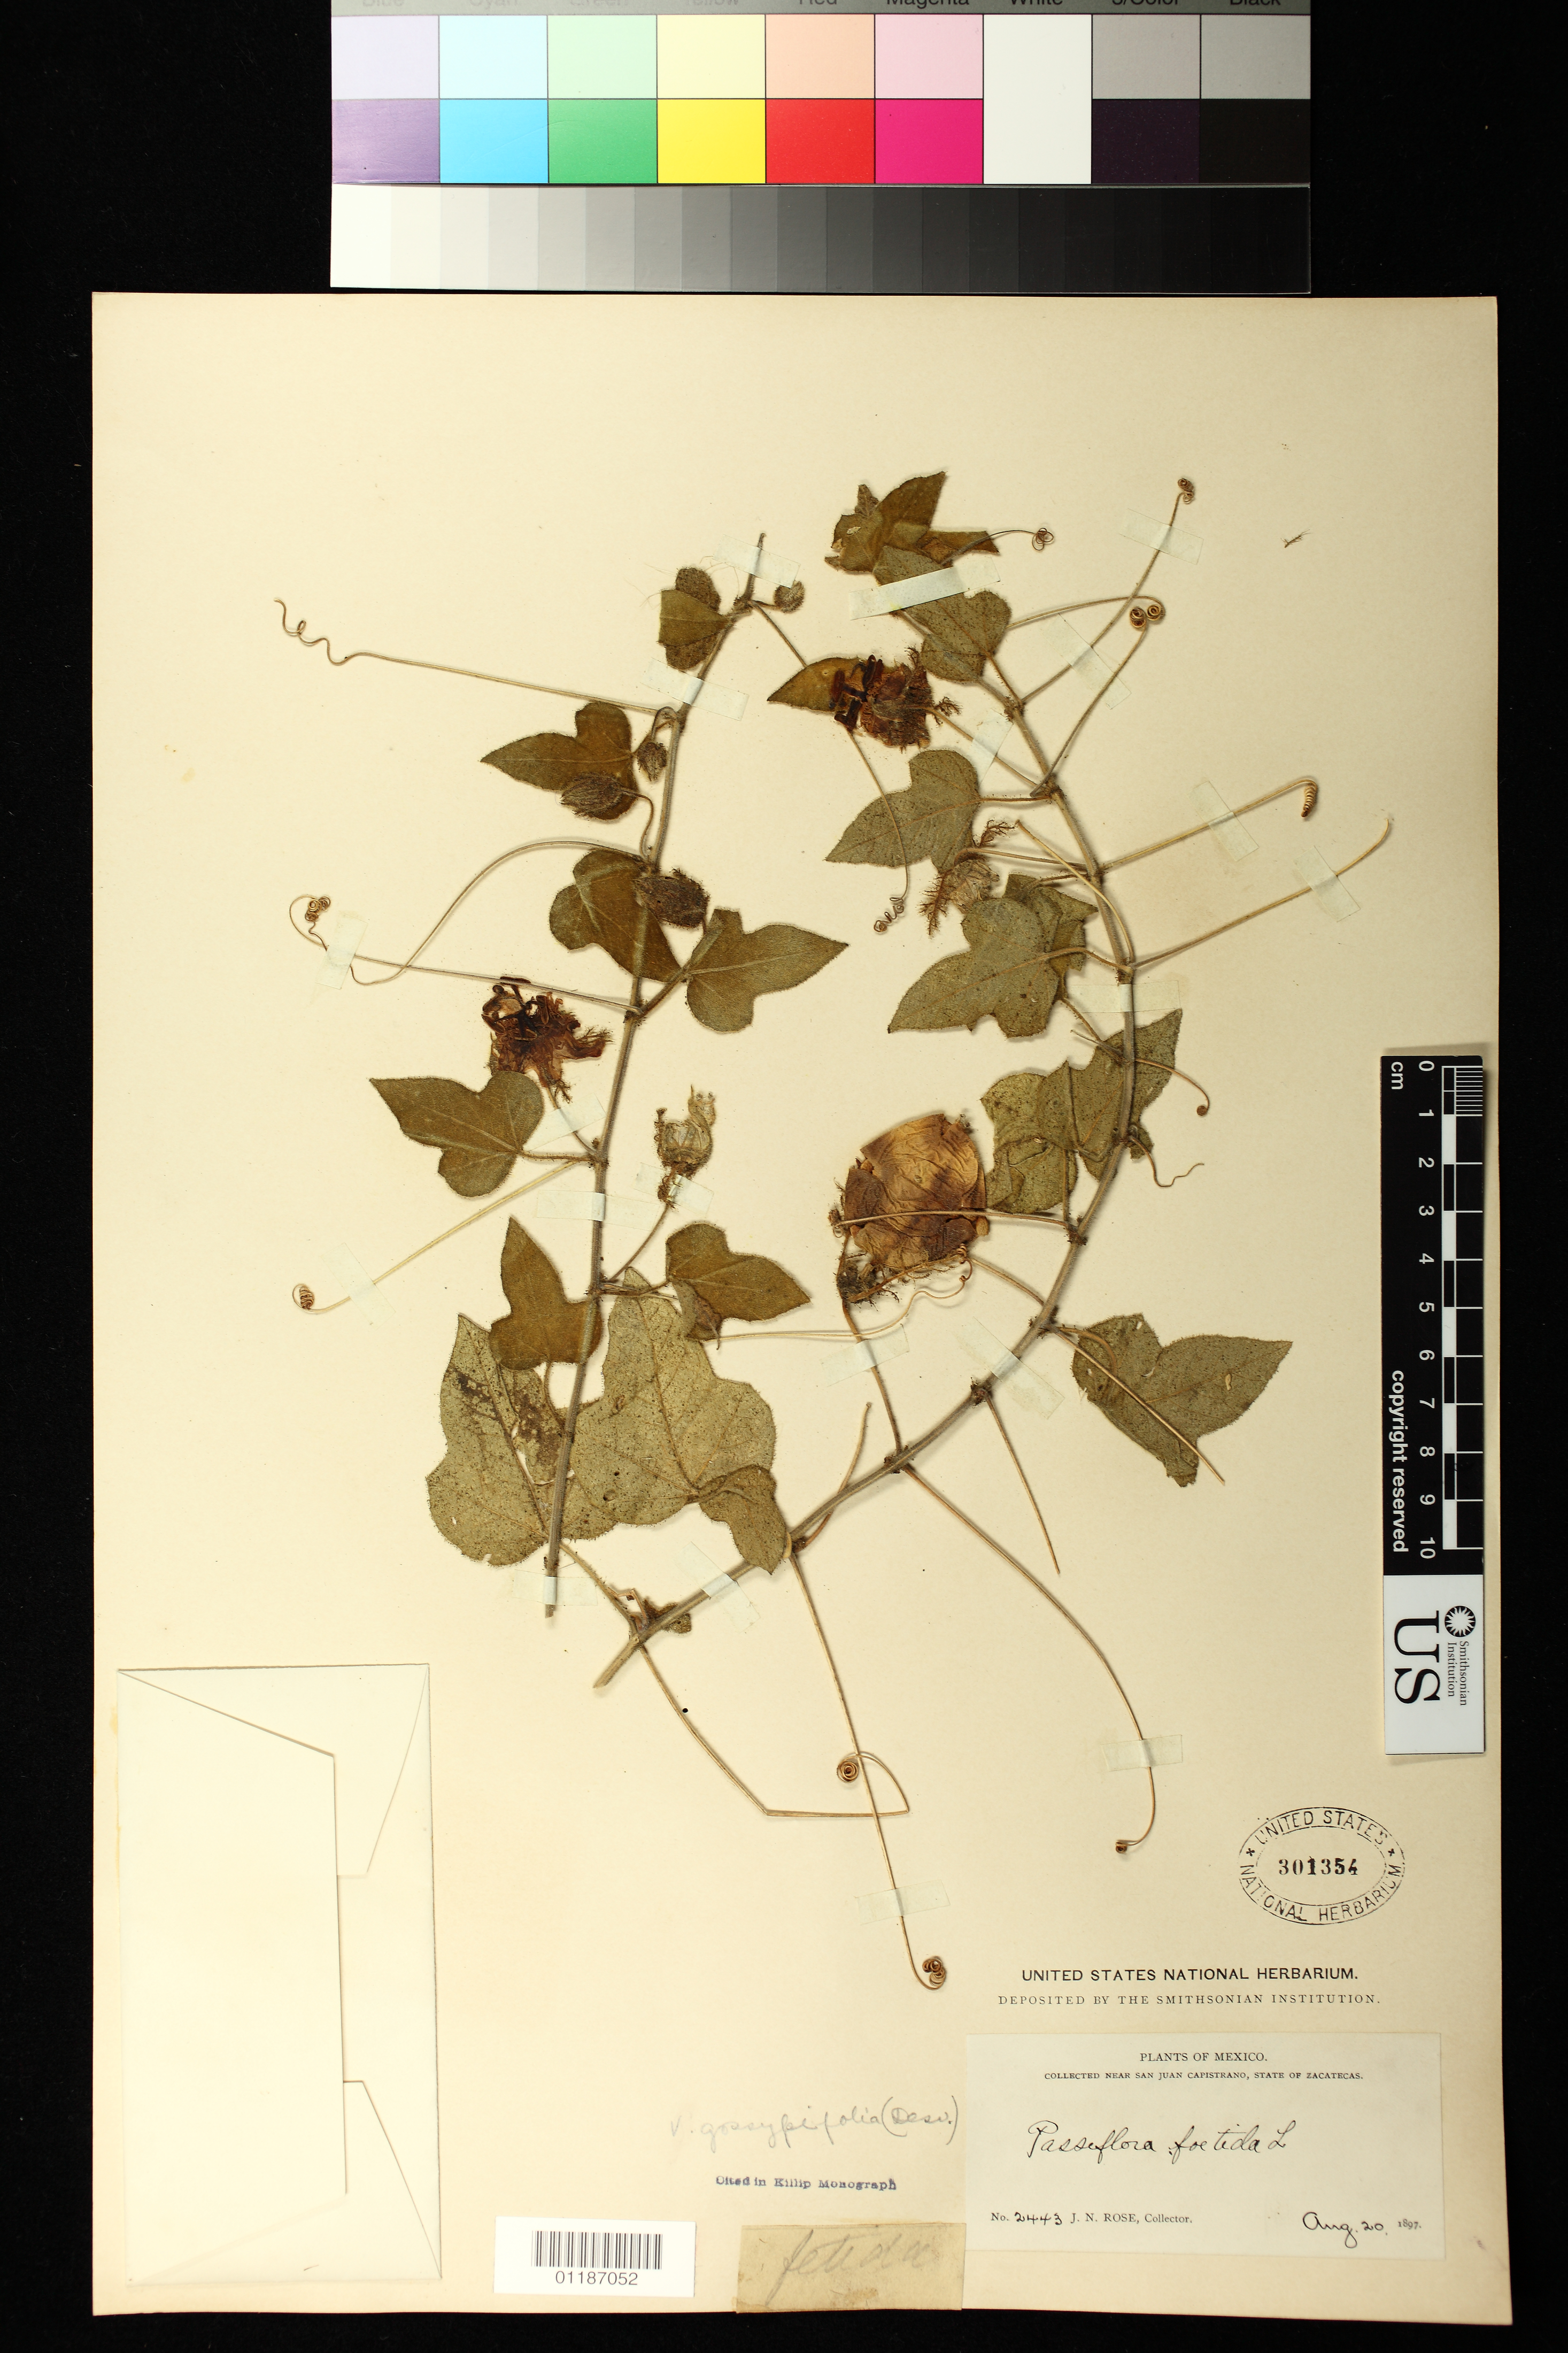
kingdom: Plantae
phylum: Tracheophyta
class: Magnoliopsida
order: Malpighiales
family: Passifloraceae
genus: Passiflora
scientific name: Passiflora foetida var. gossypiifolia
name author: (Desv.) Mast.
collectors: J. N. Rose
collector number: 2443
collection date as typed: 20 Aug 1897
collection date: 1897-08-20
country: Mexico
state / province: Zacatecas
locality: Near san juan capistrano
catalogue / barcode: US 301354